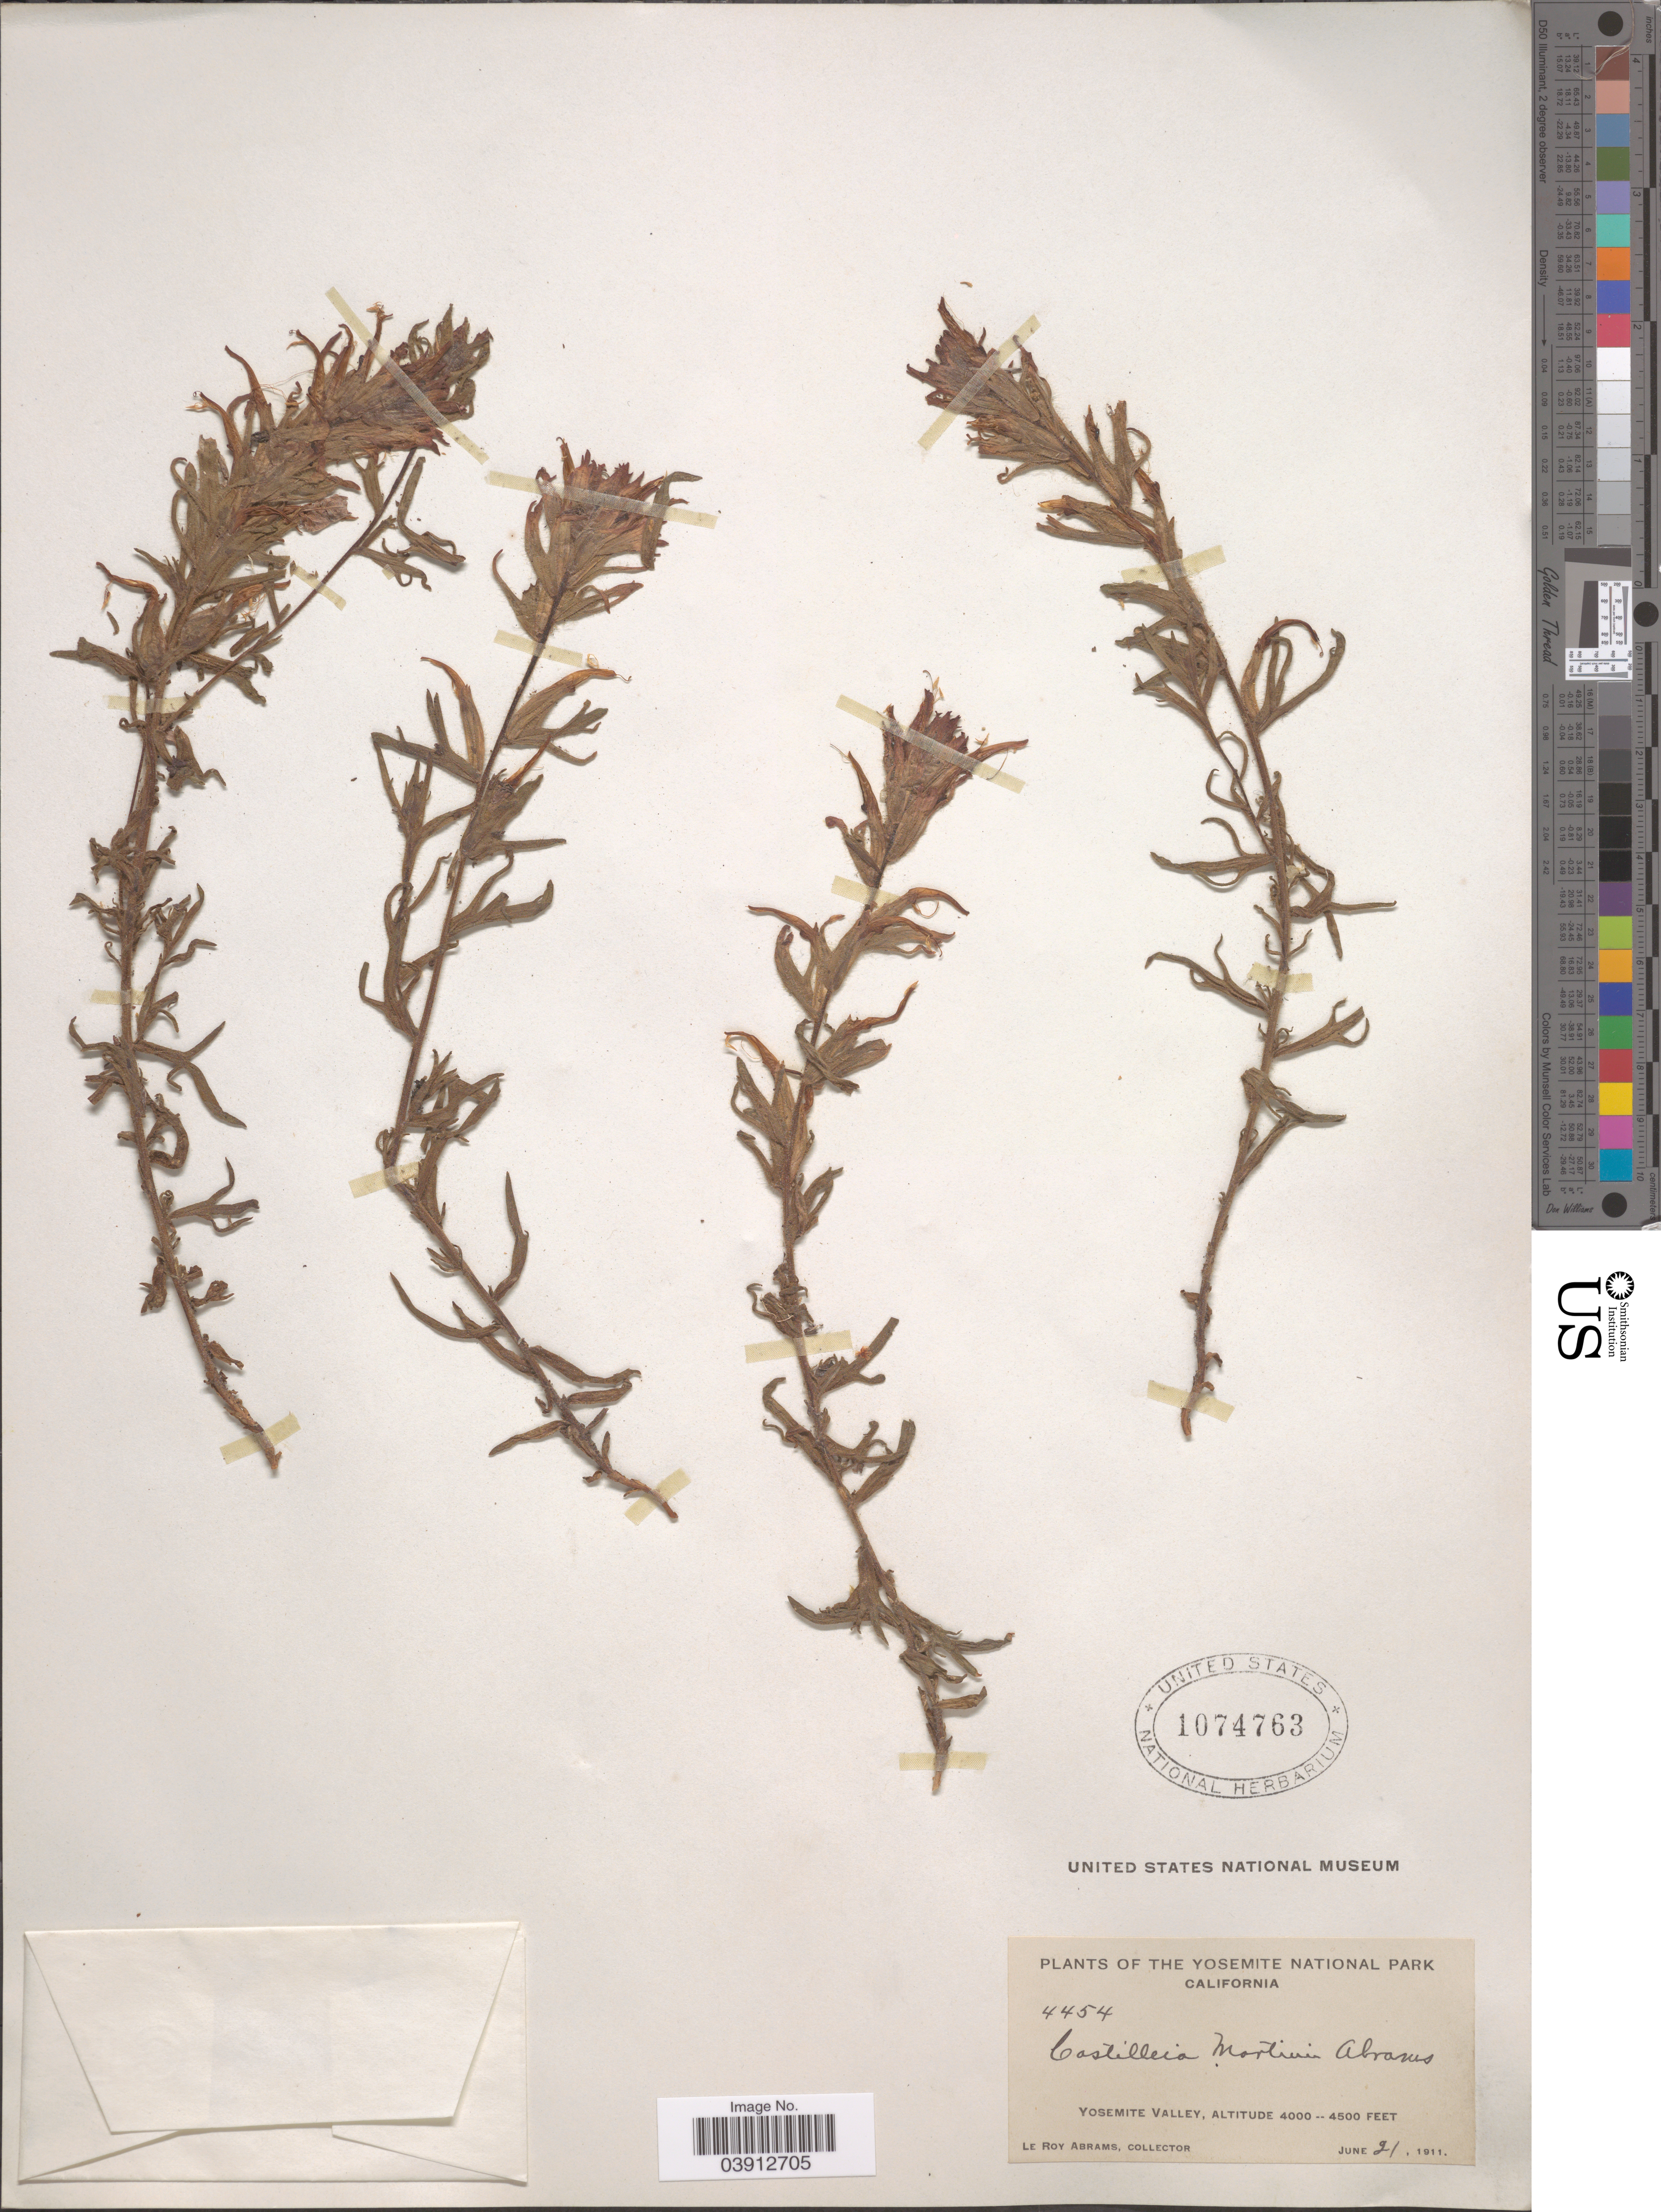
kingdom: Plantae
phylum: Tracheophyta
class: Magnoliopsida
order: Lamiales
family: Orobanchaceae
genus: Castilleja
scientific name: Castilleja martinii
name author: Abrams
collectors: L. Abrams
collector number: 4454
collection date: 1911-06-21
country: United States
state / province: California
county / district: Mariposa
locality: The Yosemite National Park. Yosemite Valley.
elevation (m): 1219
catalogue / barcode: US 1074763